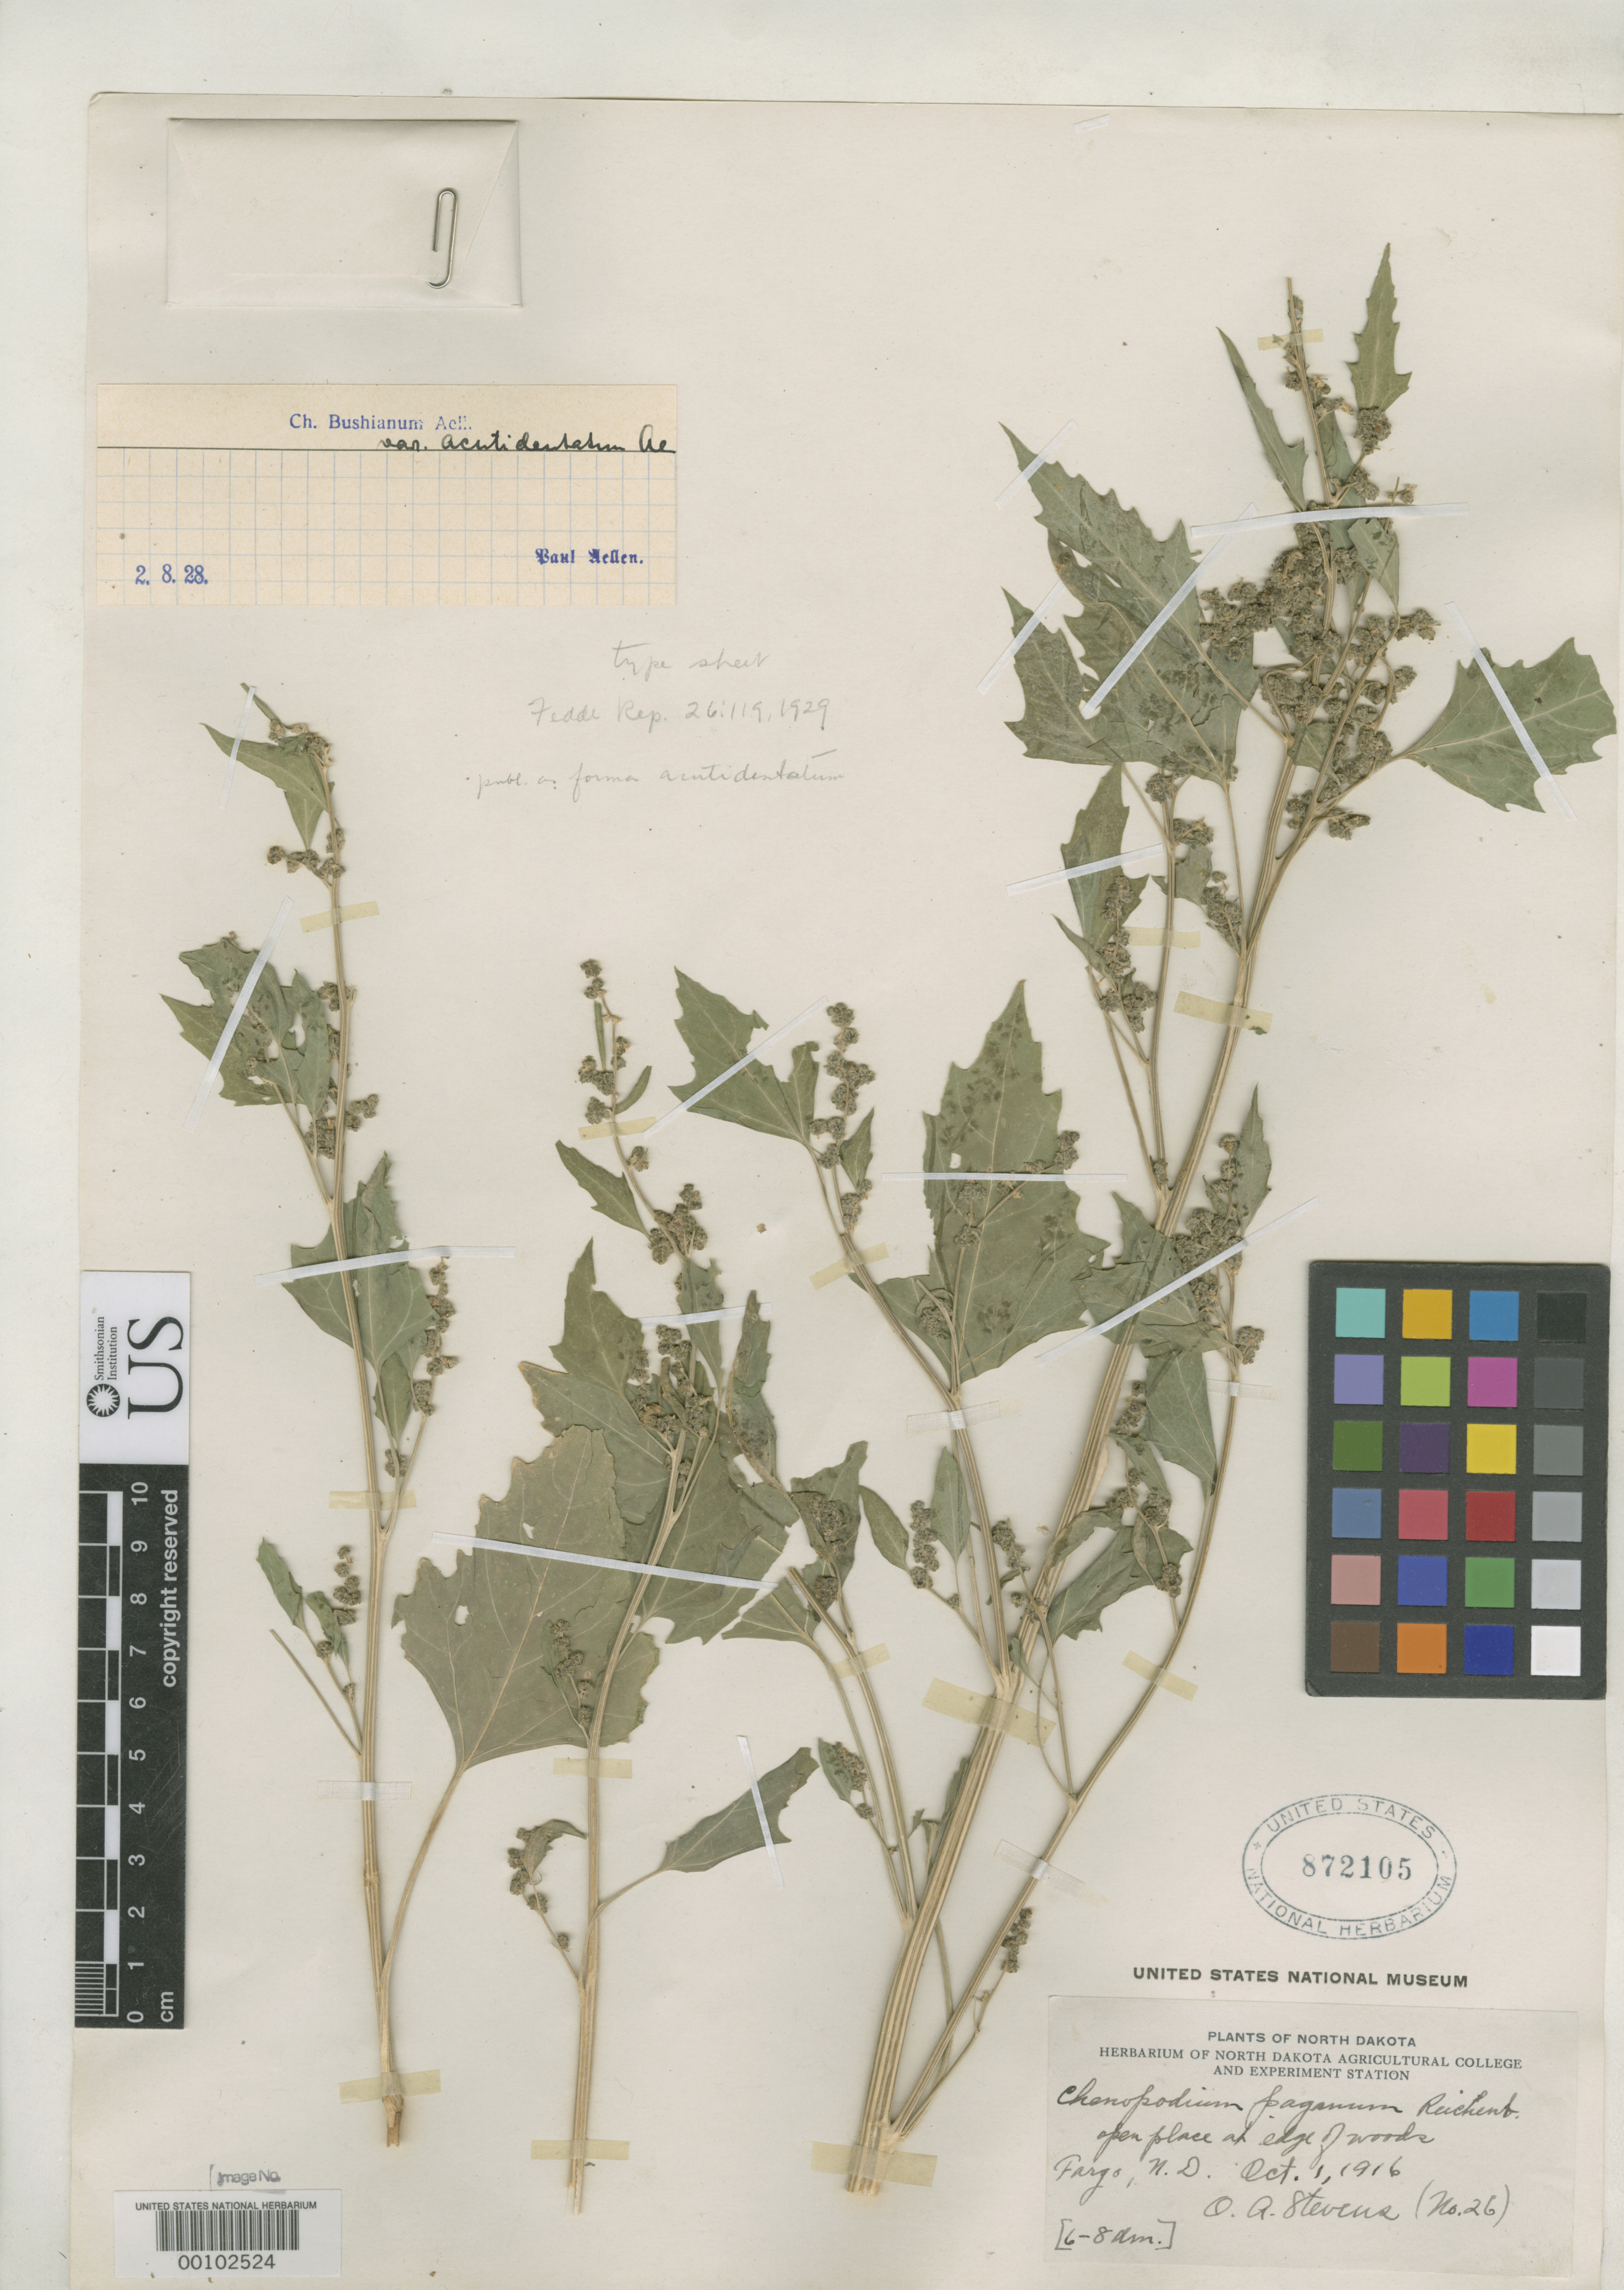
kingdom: Plantae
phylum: Tracheophyta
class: Magnoliopsida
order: Caryophyllales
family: Amaranthaceae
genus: Chenopodium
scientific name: Chenopodium bushianum f. acutidentatum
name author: Aellen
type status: Syntype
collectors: O. Stevens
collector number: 26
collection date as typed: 01 Oct 1916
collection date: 1916-10-01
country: United States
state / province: North Dakota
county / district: Cass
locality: Fargo.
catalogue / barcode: US 872105